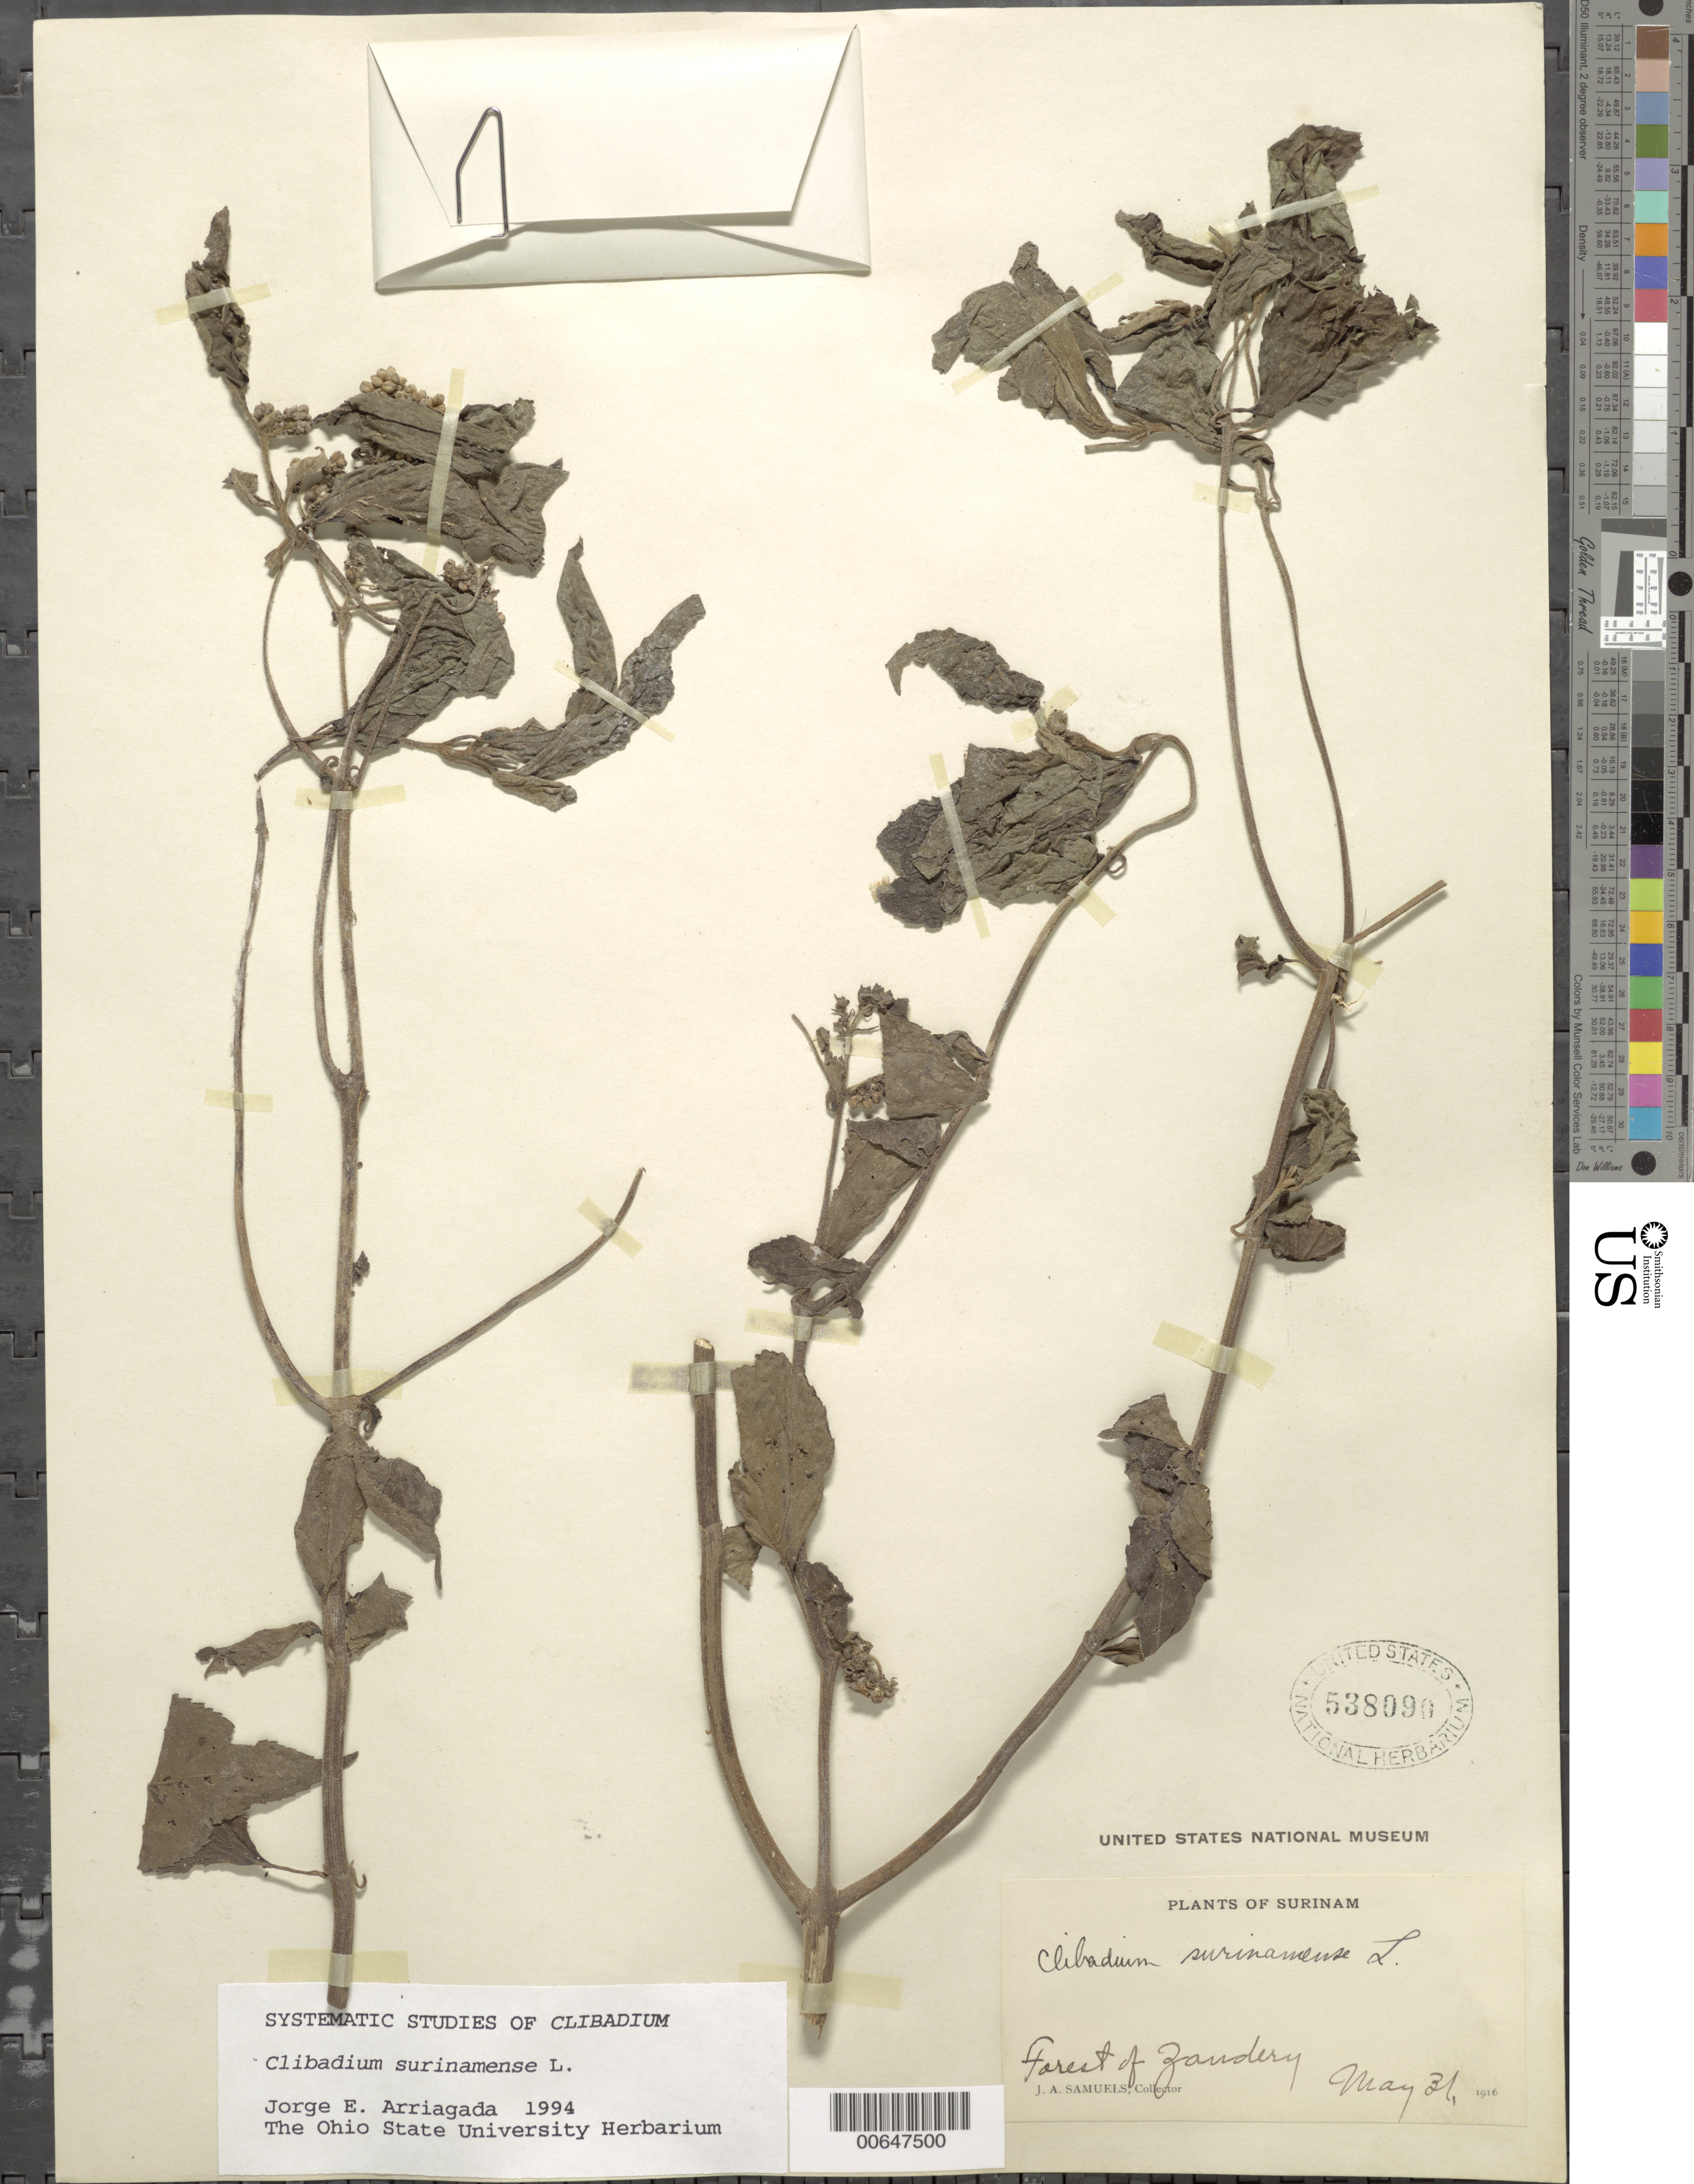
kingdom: Plantae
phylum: Tracheophyta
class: Magnoliopsida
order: Asterales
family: Asteraceae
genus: Clibadium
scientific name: Clibadium surinamense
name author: L.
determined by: Arriagada, J. E.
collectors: J. A. Samuels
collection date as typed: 31-May-16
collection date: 1916-05-31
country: Suriname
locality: Zanderij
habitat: Forest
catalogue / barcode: US 538090